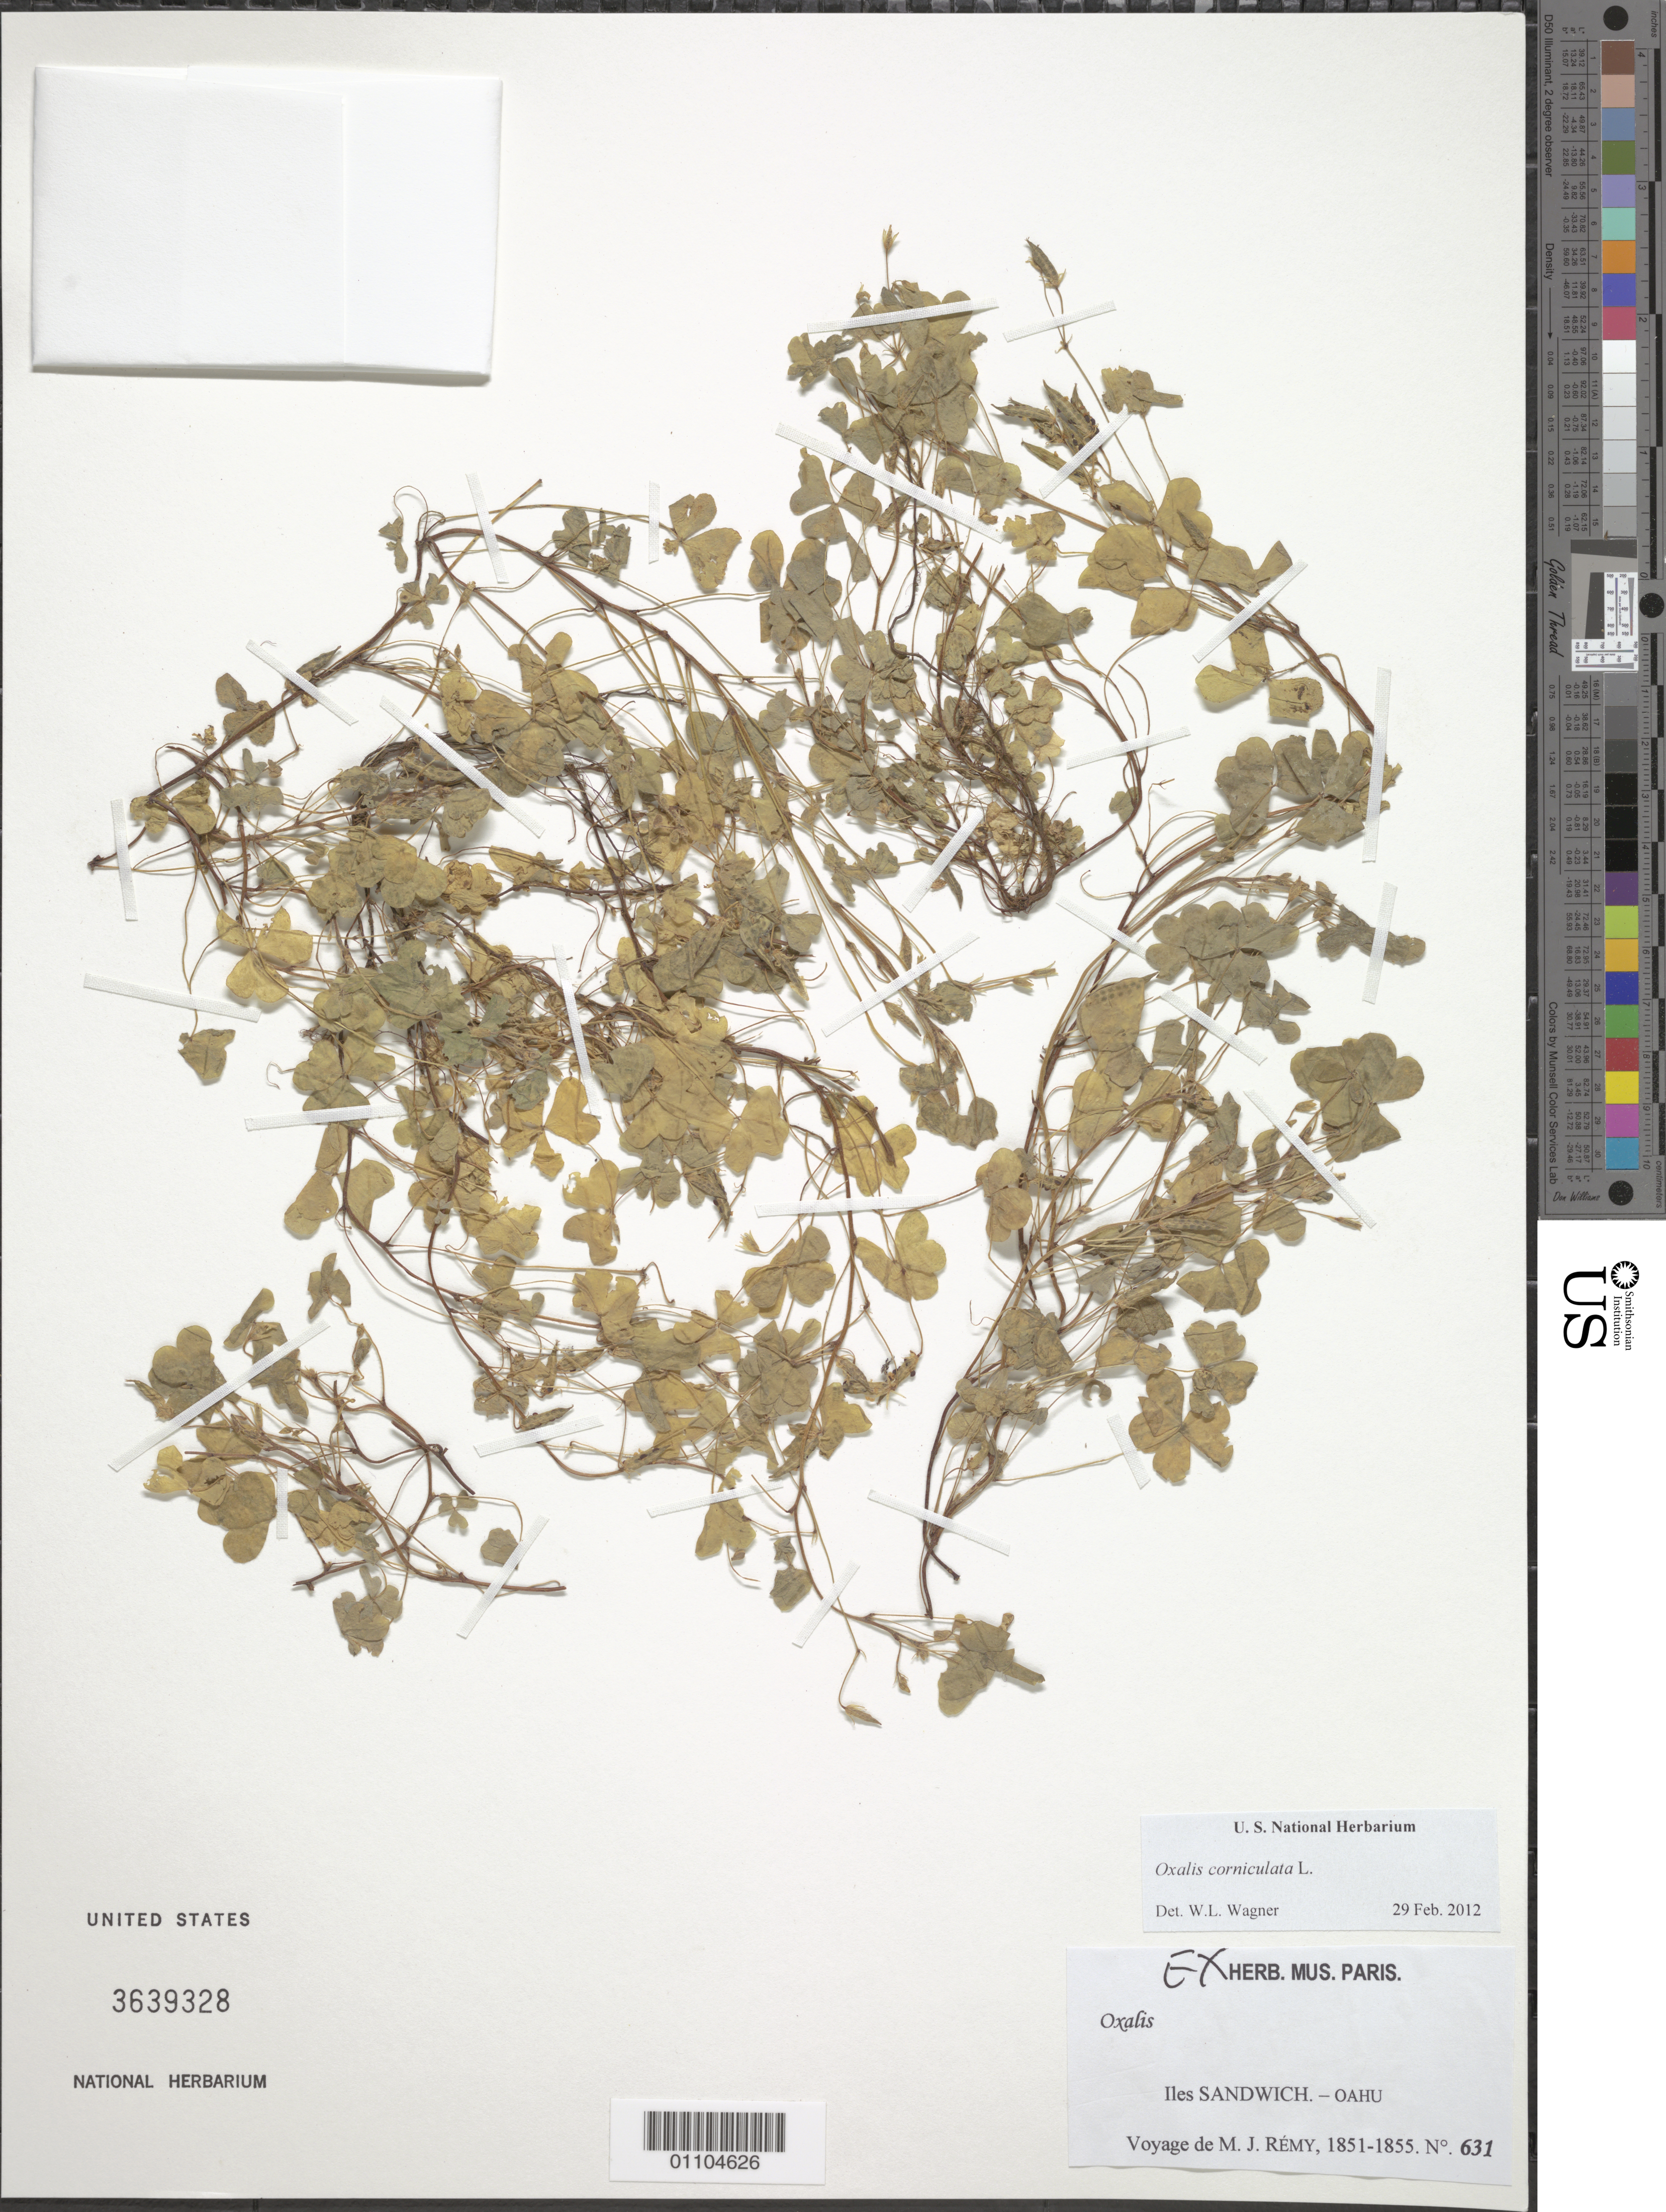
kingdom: Plantae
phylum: Tracheophyta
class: Magnoliopsida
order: Oxalidales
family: Oxalidaceae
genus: Oxalis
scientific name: Oxalis corniculata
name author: L.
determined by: Wagner, W. L., (BOT), Smithsonian Institution - National Museum of Natural History (UNITED STATES)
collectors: M. J. Remy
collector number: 631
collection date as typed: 1851 to --- 1855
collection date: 1851/1855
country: United States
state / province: Hawaii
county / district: Honolulu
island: Oahu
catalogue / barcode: US 3639328